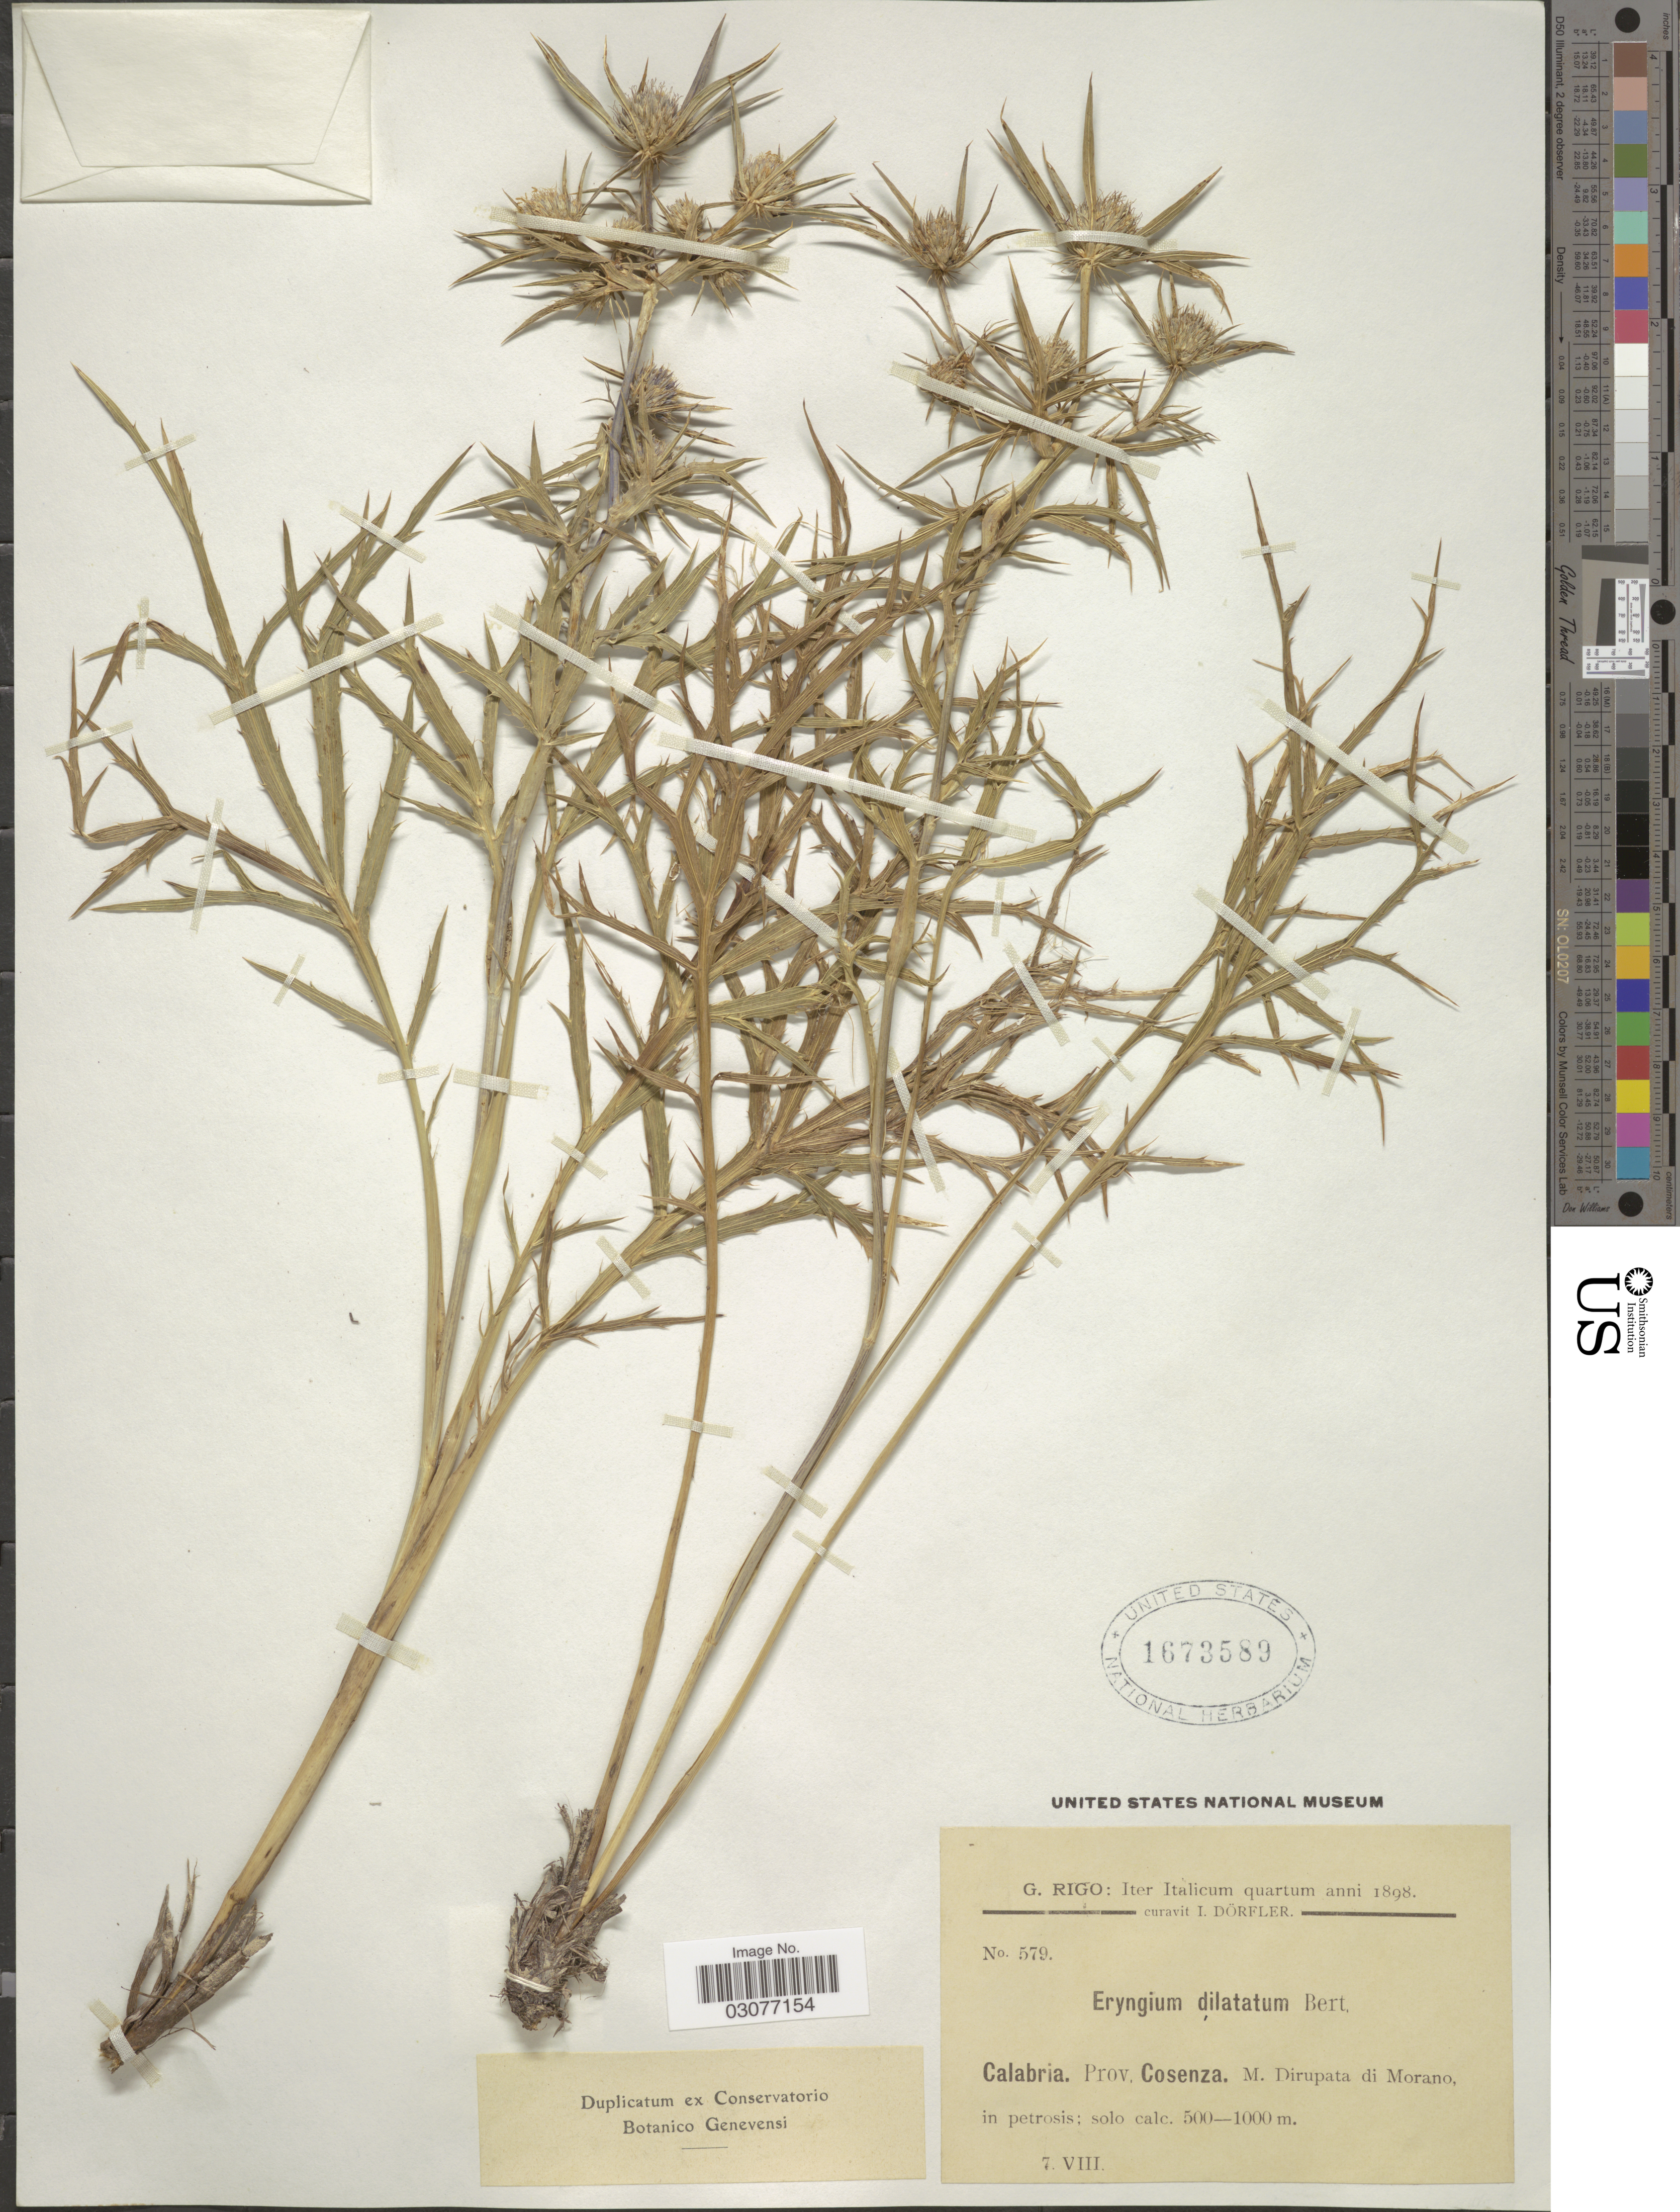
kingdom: Plantae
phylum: Tracheophyta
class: Magnoliopsida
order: Apiales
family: Apiaceae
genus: Eryngium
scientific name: Eryngium dilatatum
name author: Lam.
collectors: G. Rigo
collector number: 579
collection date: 1898-08-07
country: Italy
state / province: Calabria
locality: Prov. Cosenza. M. Dirupata di Morano.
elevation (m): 500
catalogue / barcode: US 1673589